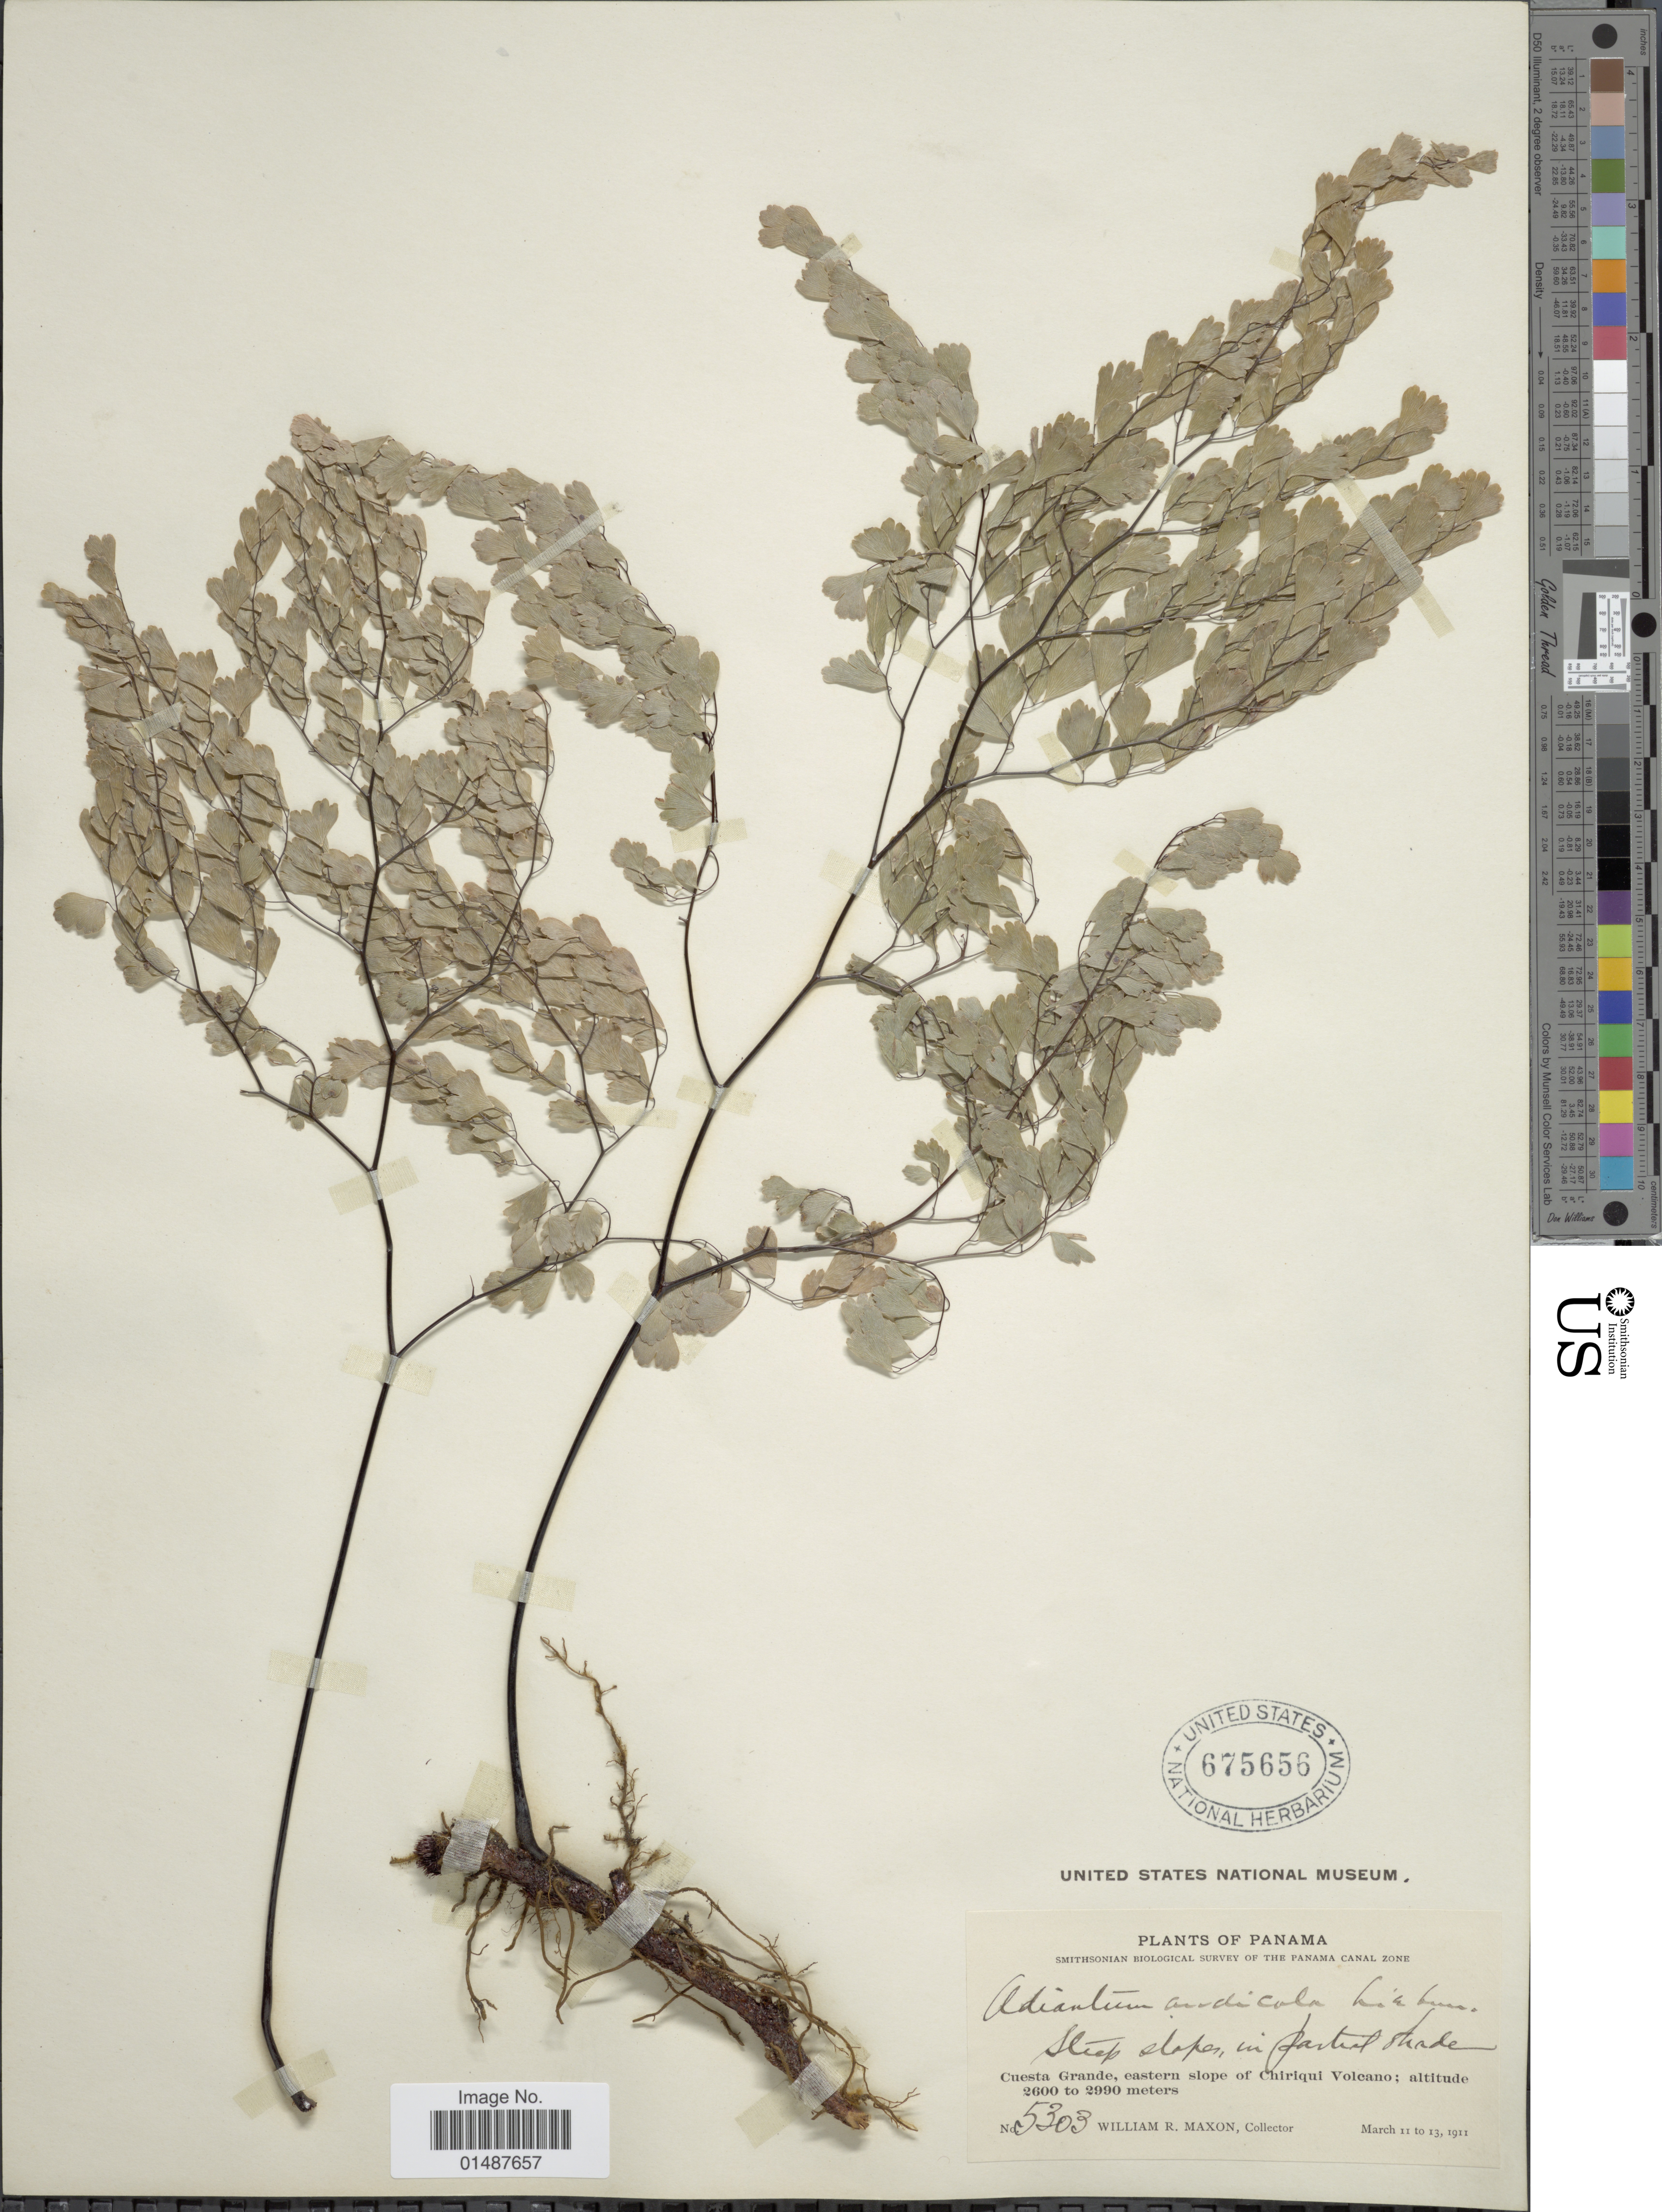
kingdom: Plantae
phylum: Tracheophyta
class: Polypodiopsida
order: Polypodiales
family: Pteridaceae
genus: Adiantum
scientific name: Adiantum andicola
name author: Liebm.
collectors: W. R. Maxon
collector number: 5303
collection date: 1911-03-11/1911-03-13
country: Panama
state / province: Chiriqui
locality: Cuesta Grande, eastern slope of Chiriqui Volcano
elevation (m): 2600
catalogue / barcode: US 675656